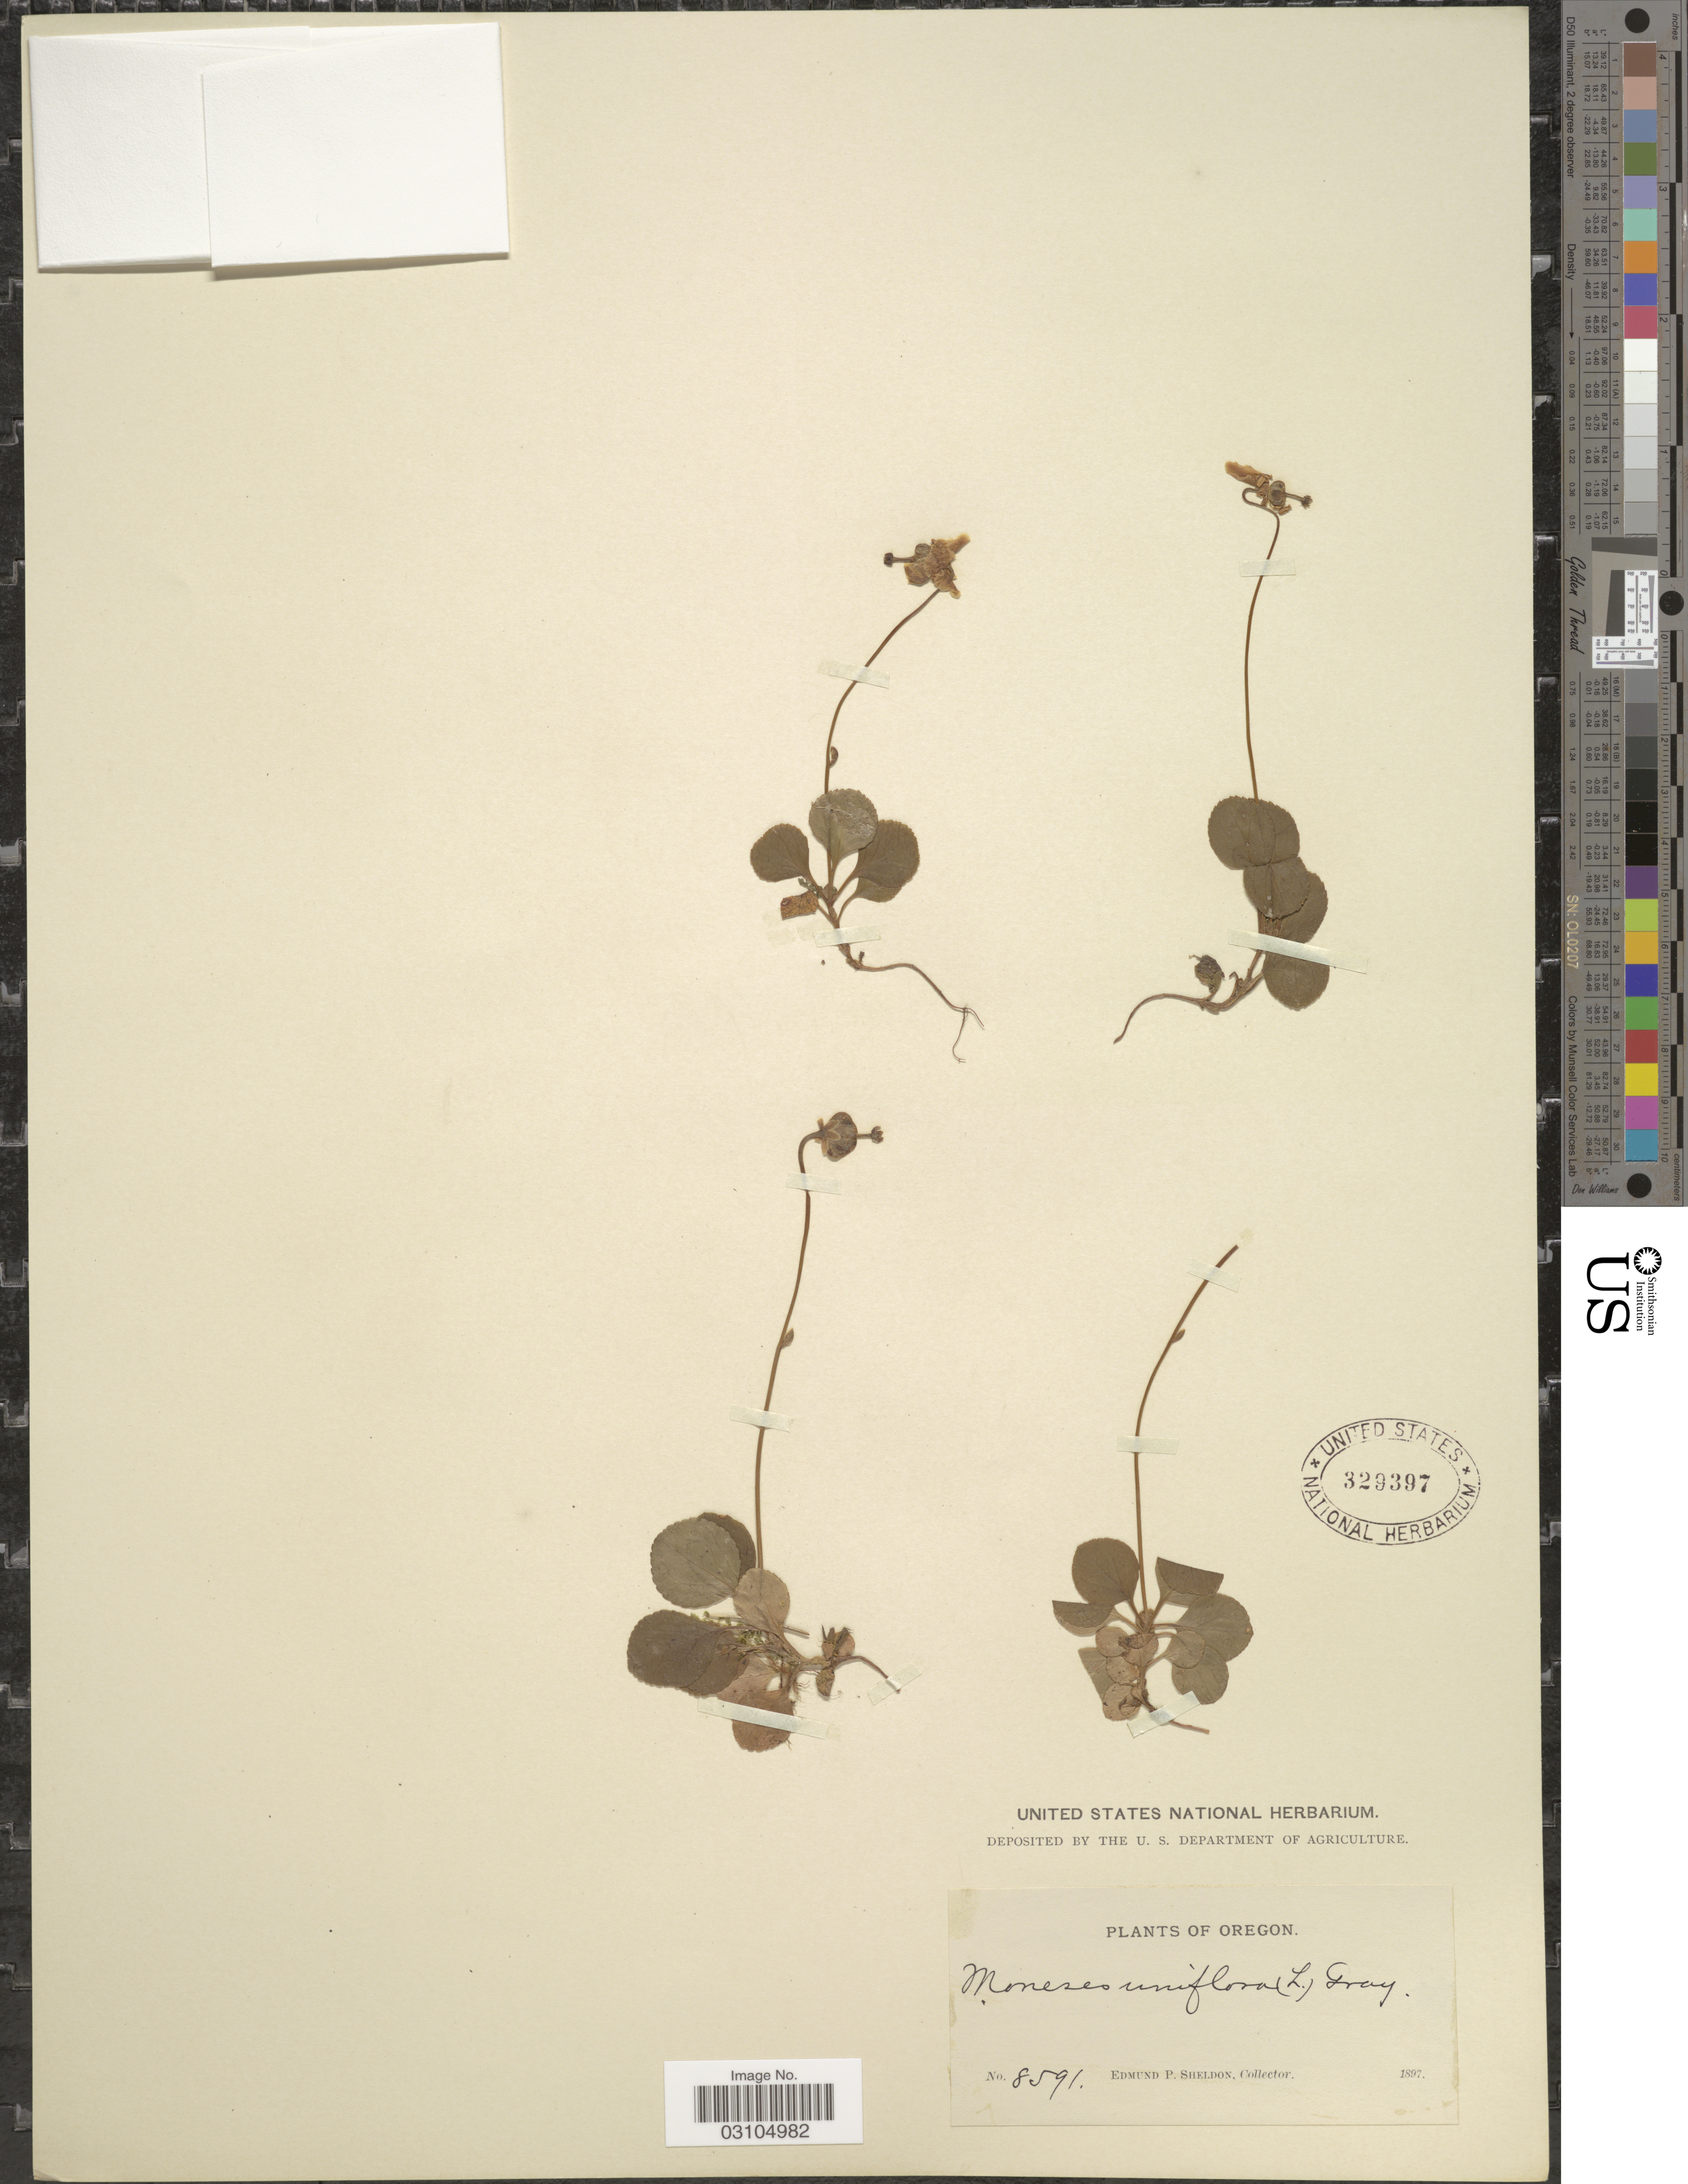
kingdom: Plantae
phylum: Tracheophyta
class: Magnoliopsida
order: Ericales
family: Ericaceae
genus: Moneses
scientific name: Moneses uniflora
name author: (L.) A. Gray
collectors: E. P. Sheldon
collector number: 8591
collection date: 1897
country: United States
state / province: Oregon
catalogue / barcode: US 329397